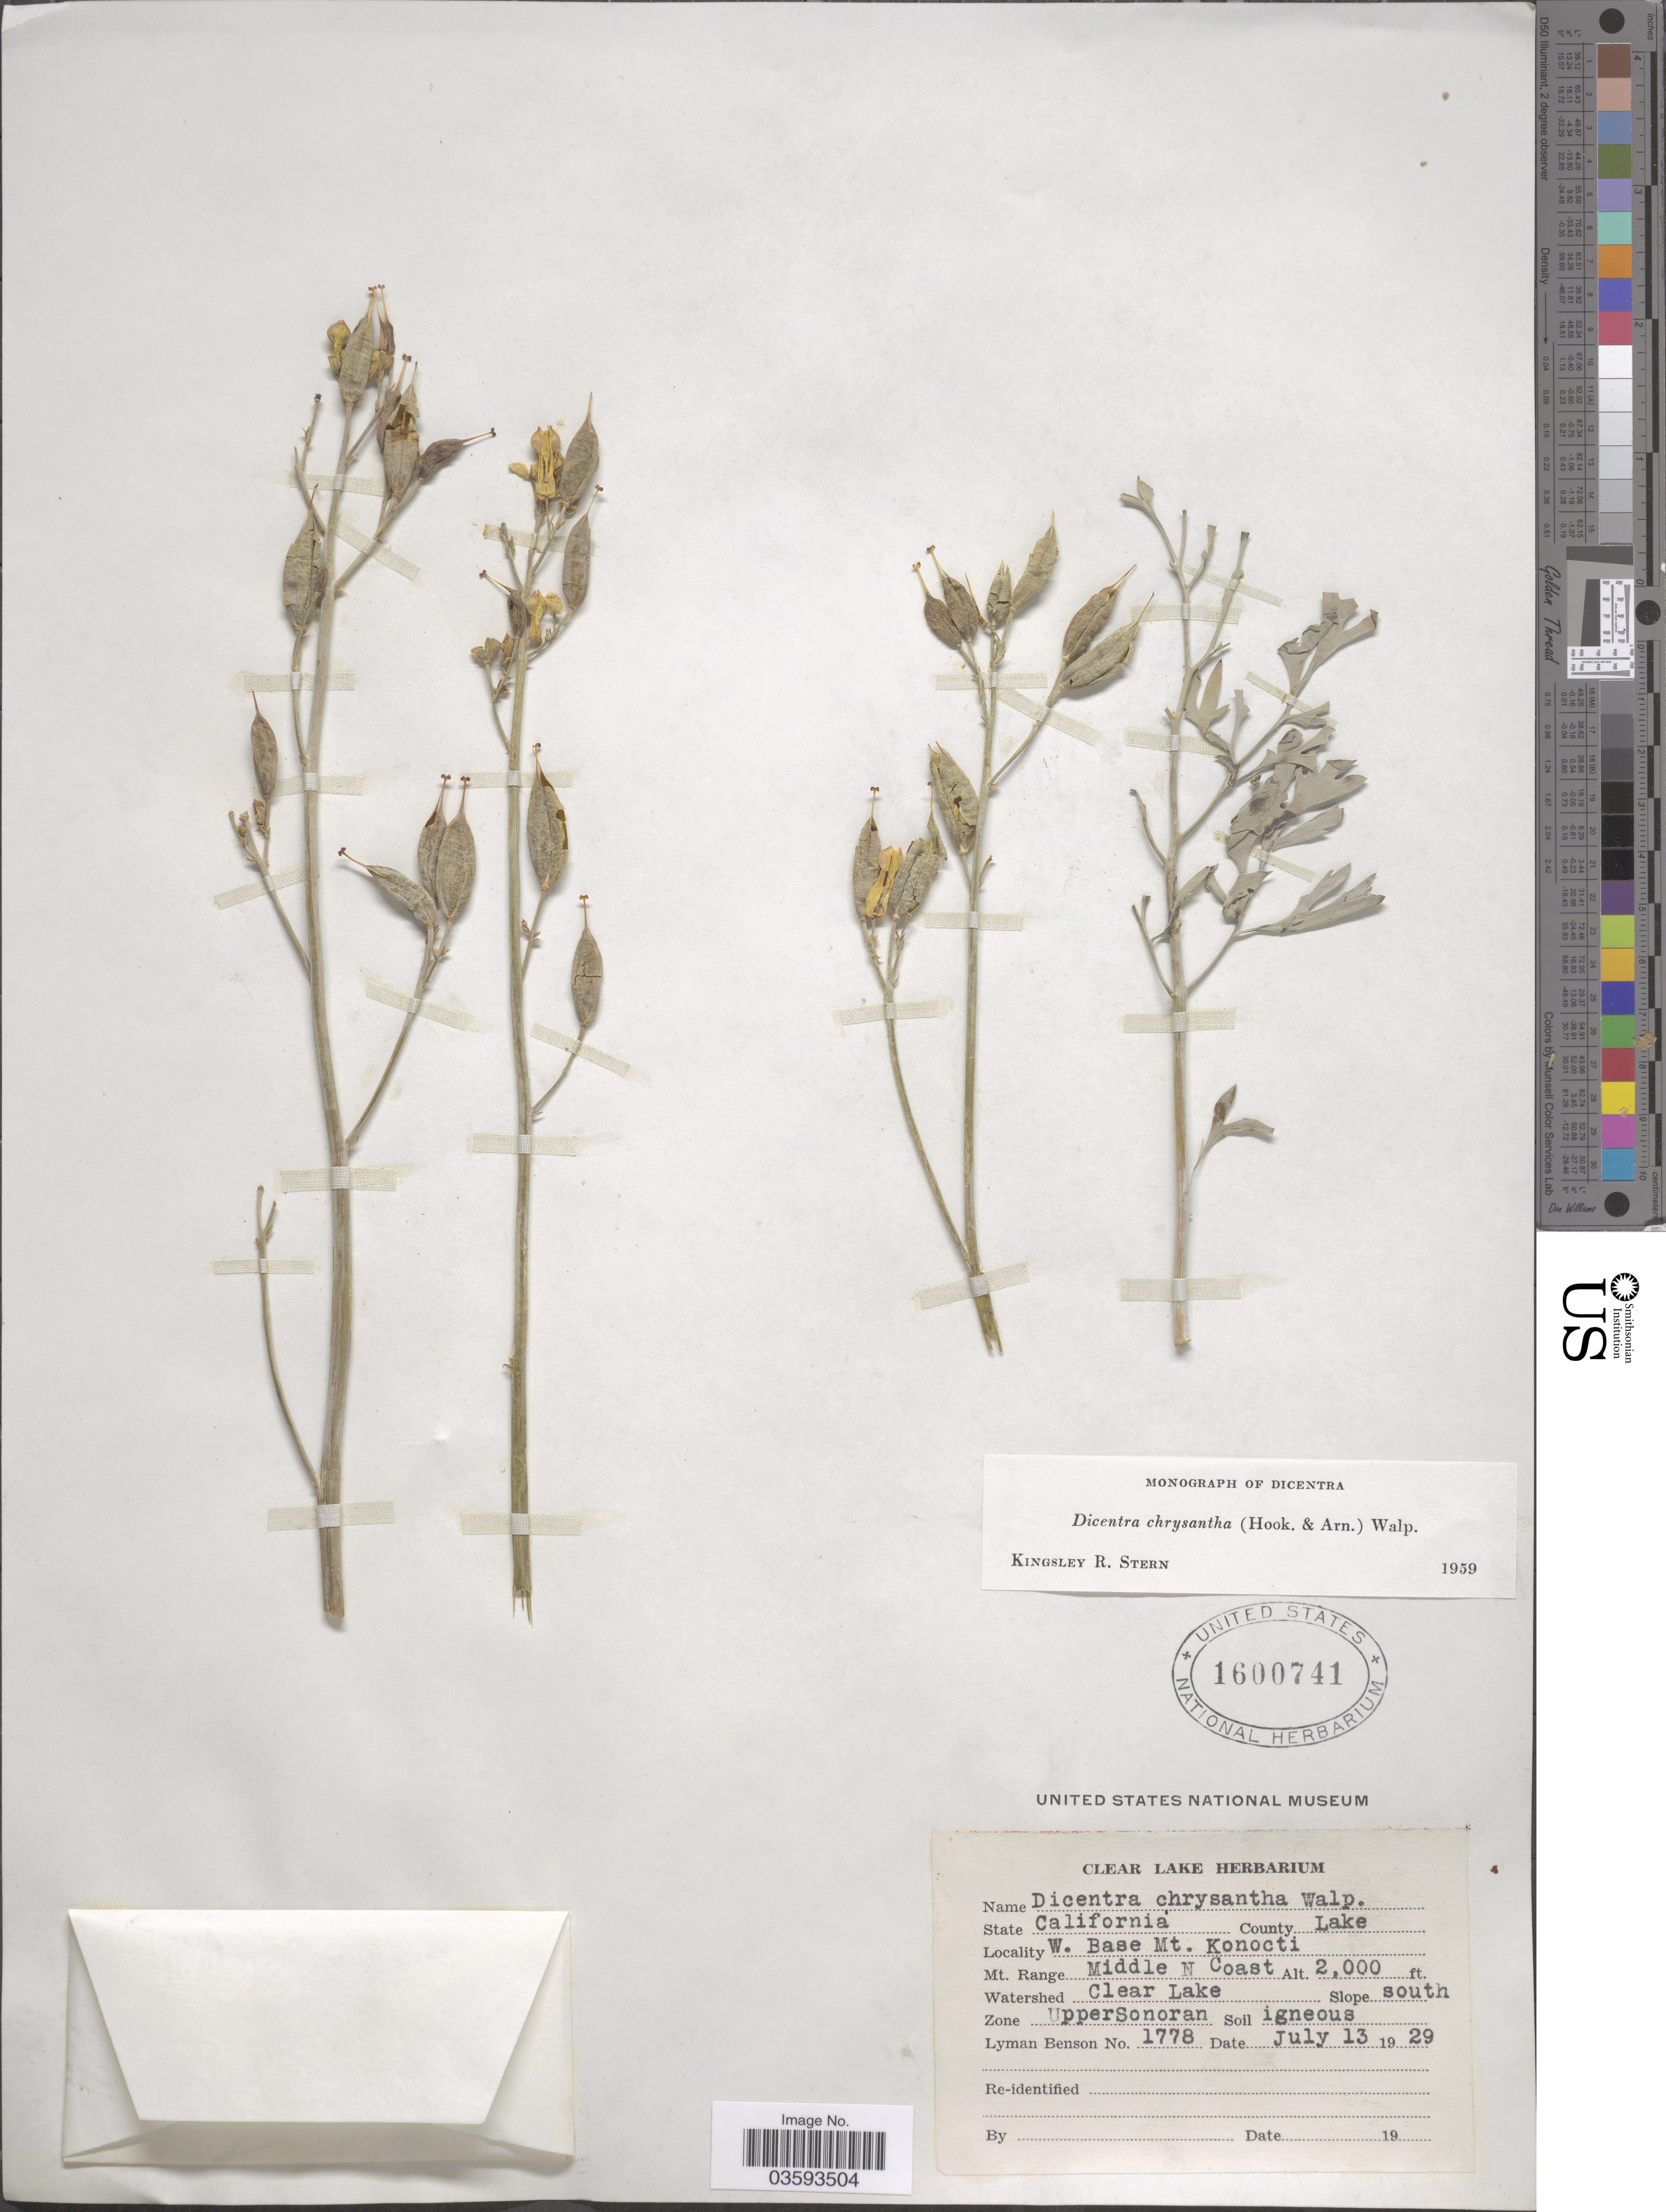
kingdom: Plantae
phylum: Tracheophyta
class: Magnoliopsida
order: Ranunculales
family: Papaveraceae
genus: Ehrendorferia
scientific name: Ehrendorferia chrysantha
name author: (Hook. & Arn.) Rylander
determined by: Strong, M. T., (US), Smithsonian Institution - National Museum of Natural History (UNITED STATES)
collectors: L. D. Benson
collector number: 1778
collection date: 1929-07-13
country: United States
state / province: California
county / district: Lake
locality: County Lake. W. Base Mt. Konocti. Mt. Range Middle N Coast. Watershed Clear Lake. Slope south. Zone Upper Sonoran.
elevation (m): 610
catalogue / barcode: US 1600741